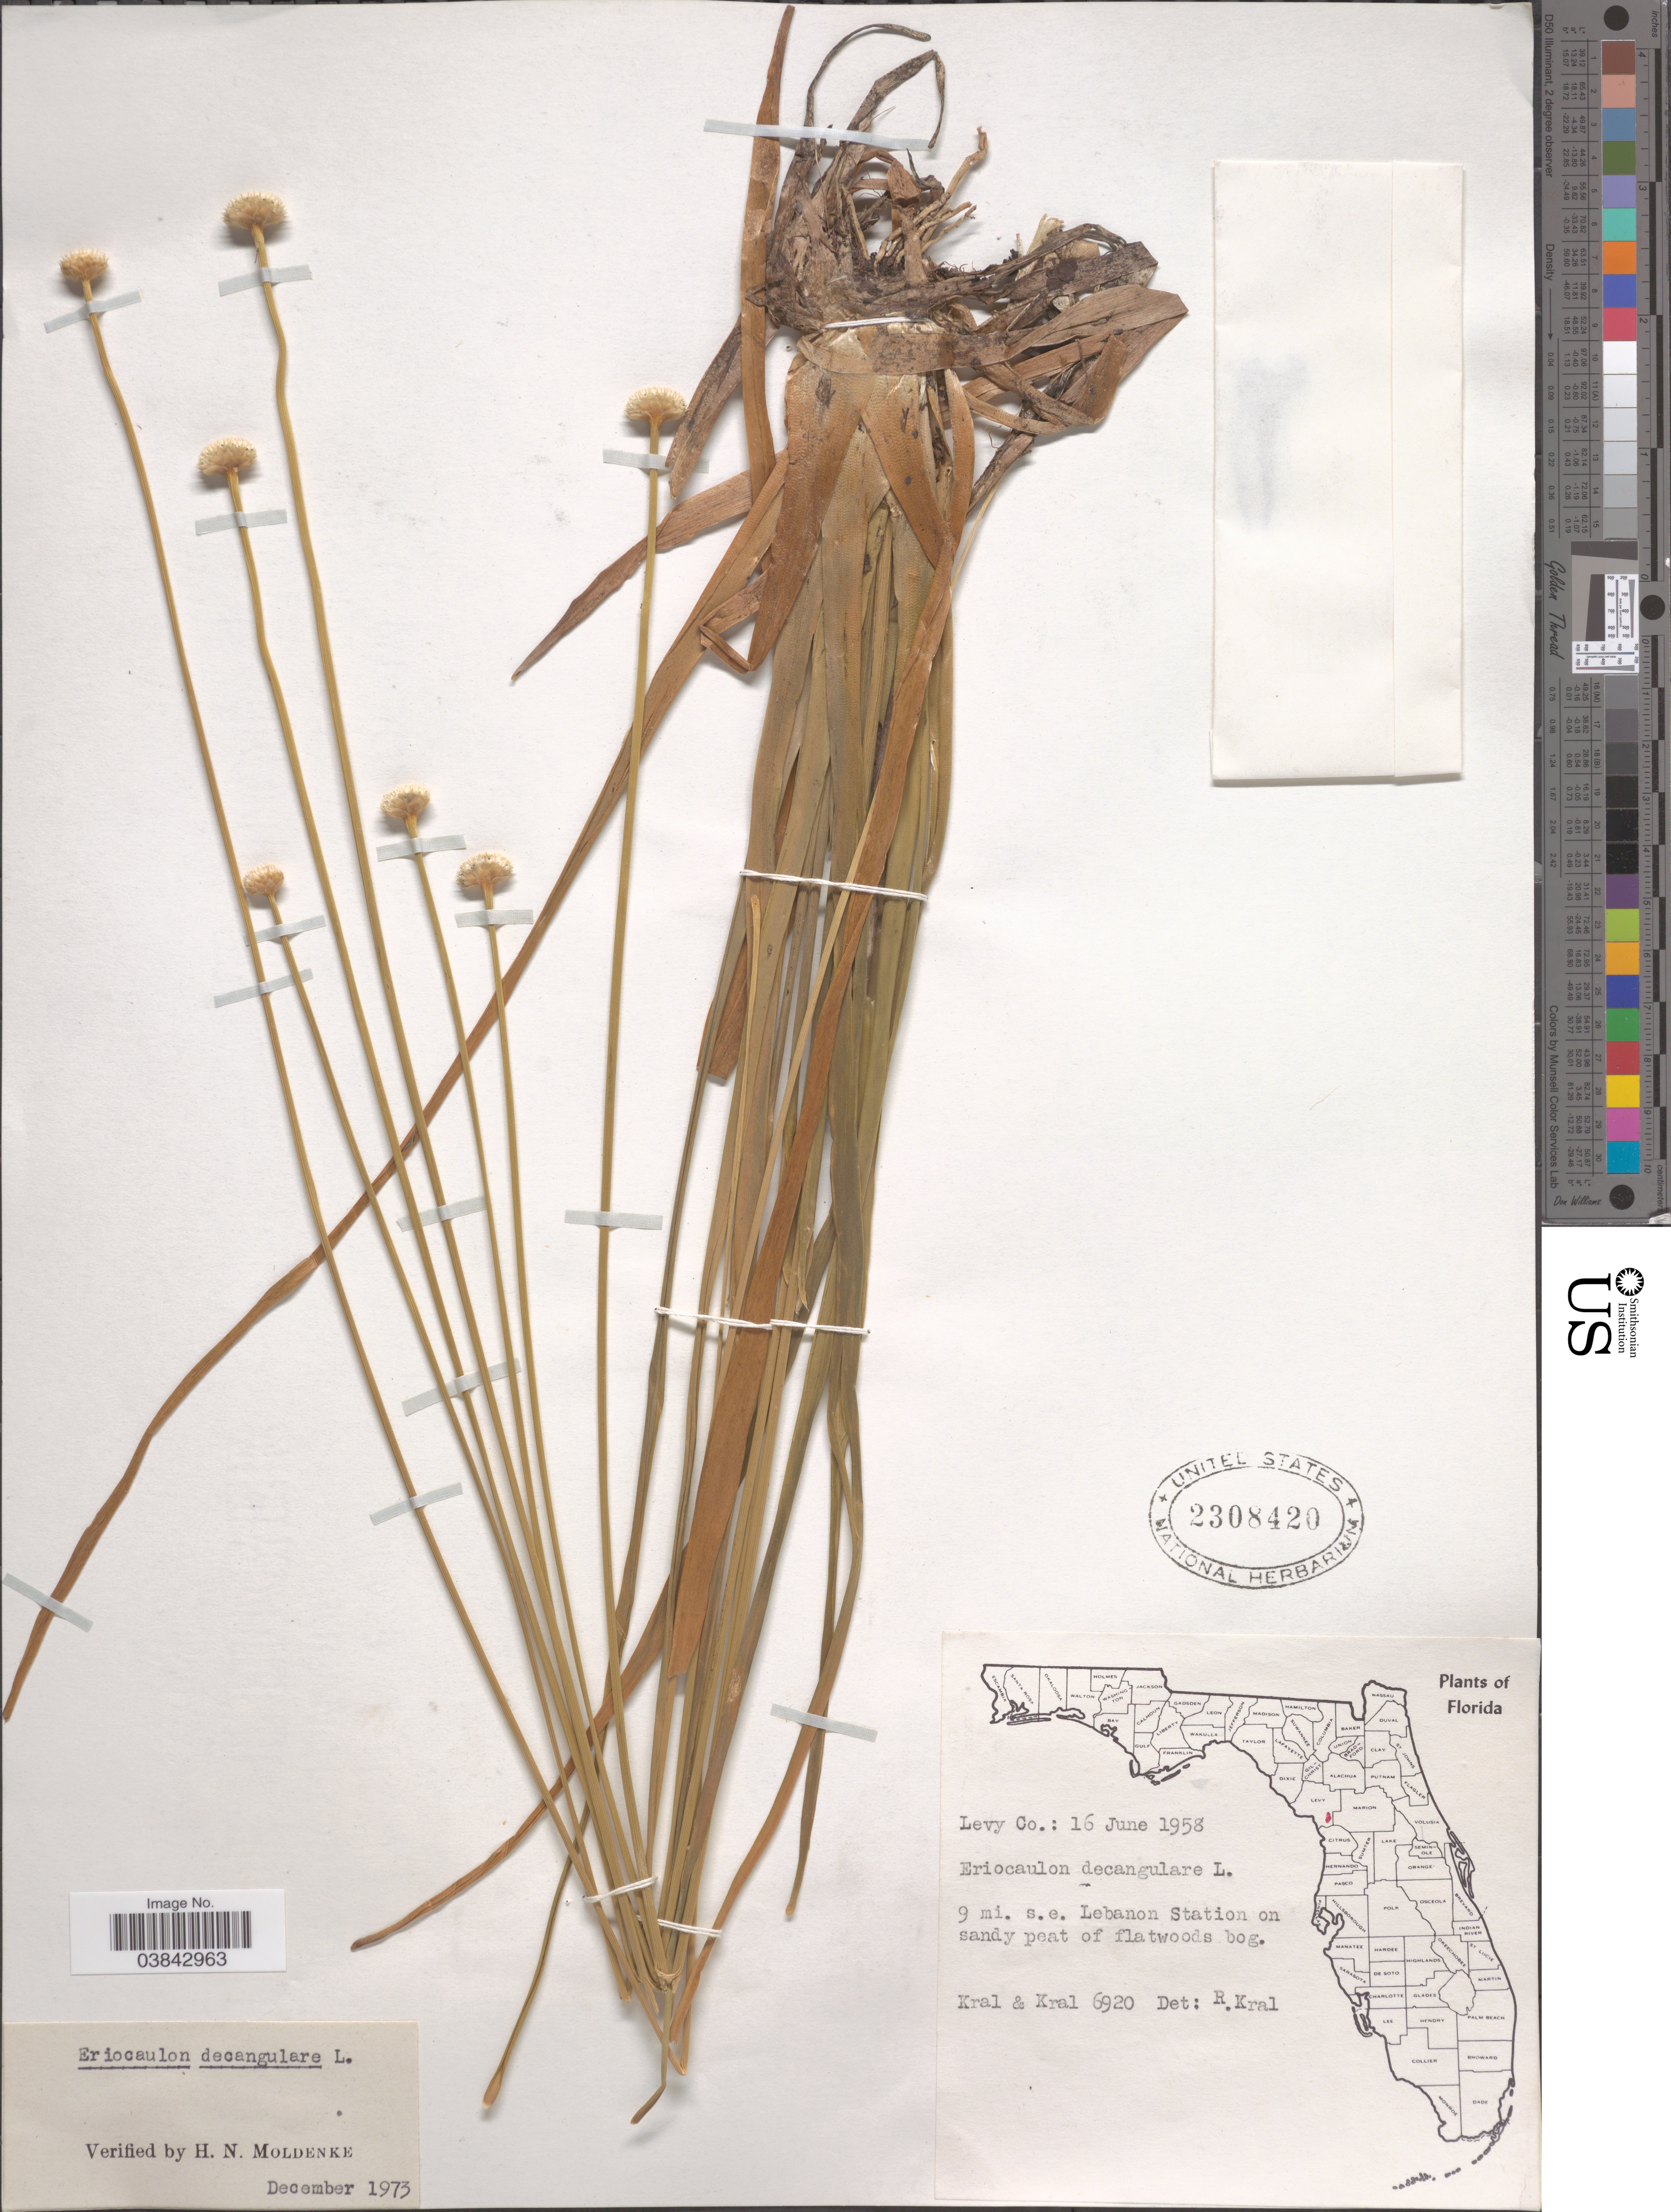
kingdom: Plantae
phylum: Tracheophyta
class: Liliopsida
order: Poales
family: Eriocaulaceae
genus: Eriocaulon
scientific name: Eriocaulon decangulare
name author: L.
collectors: -- Kral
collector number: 6920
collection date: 1958-06-16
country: United States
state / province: Florida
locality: Levy Co. 9 mi. s.e. Lebanon Station.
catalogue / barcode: US 2308420